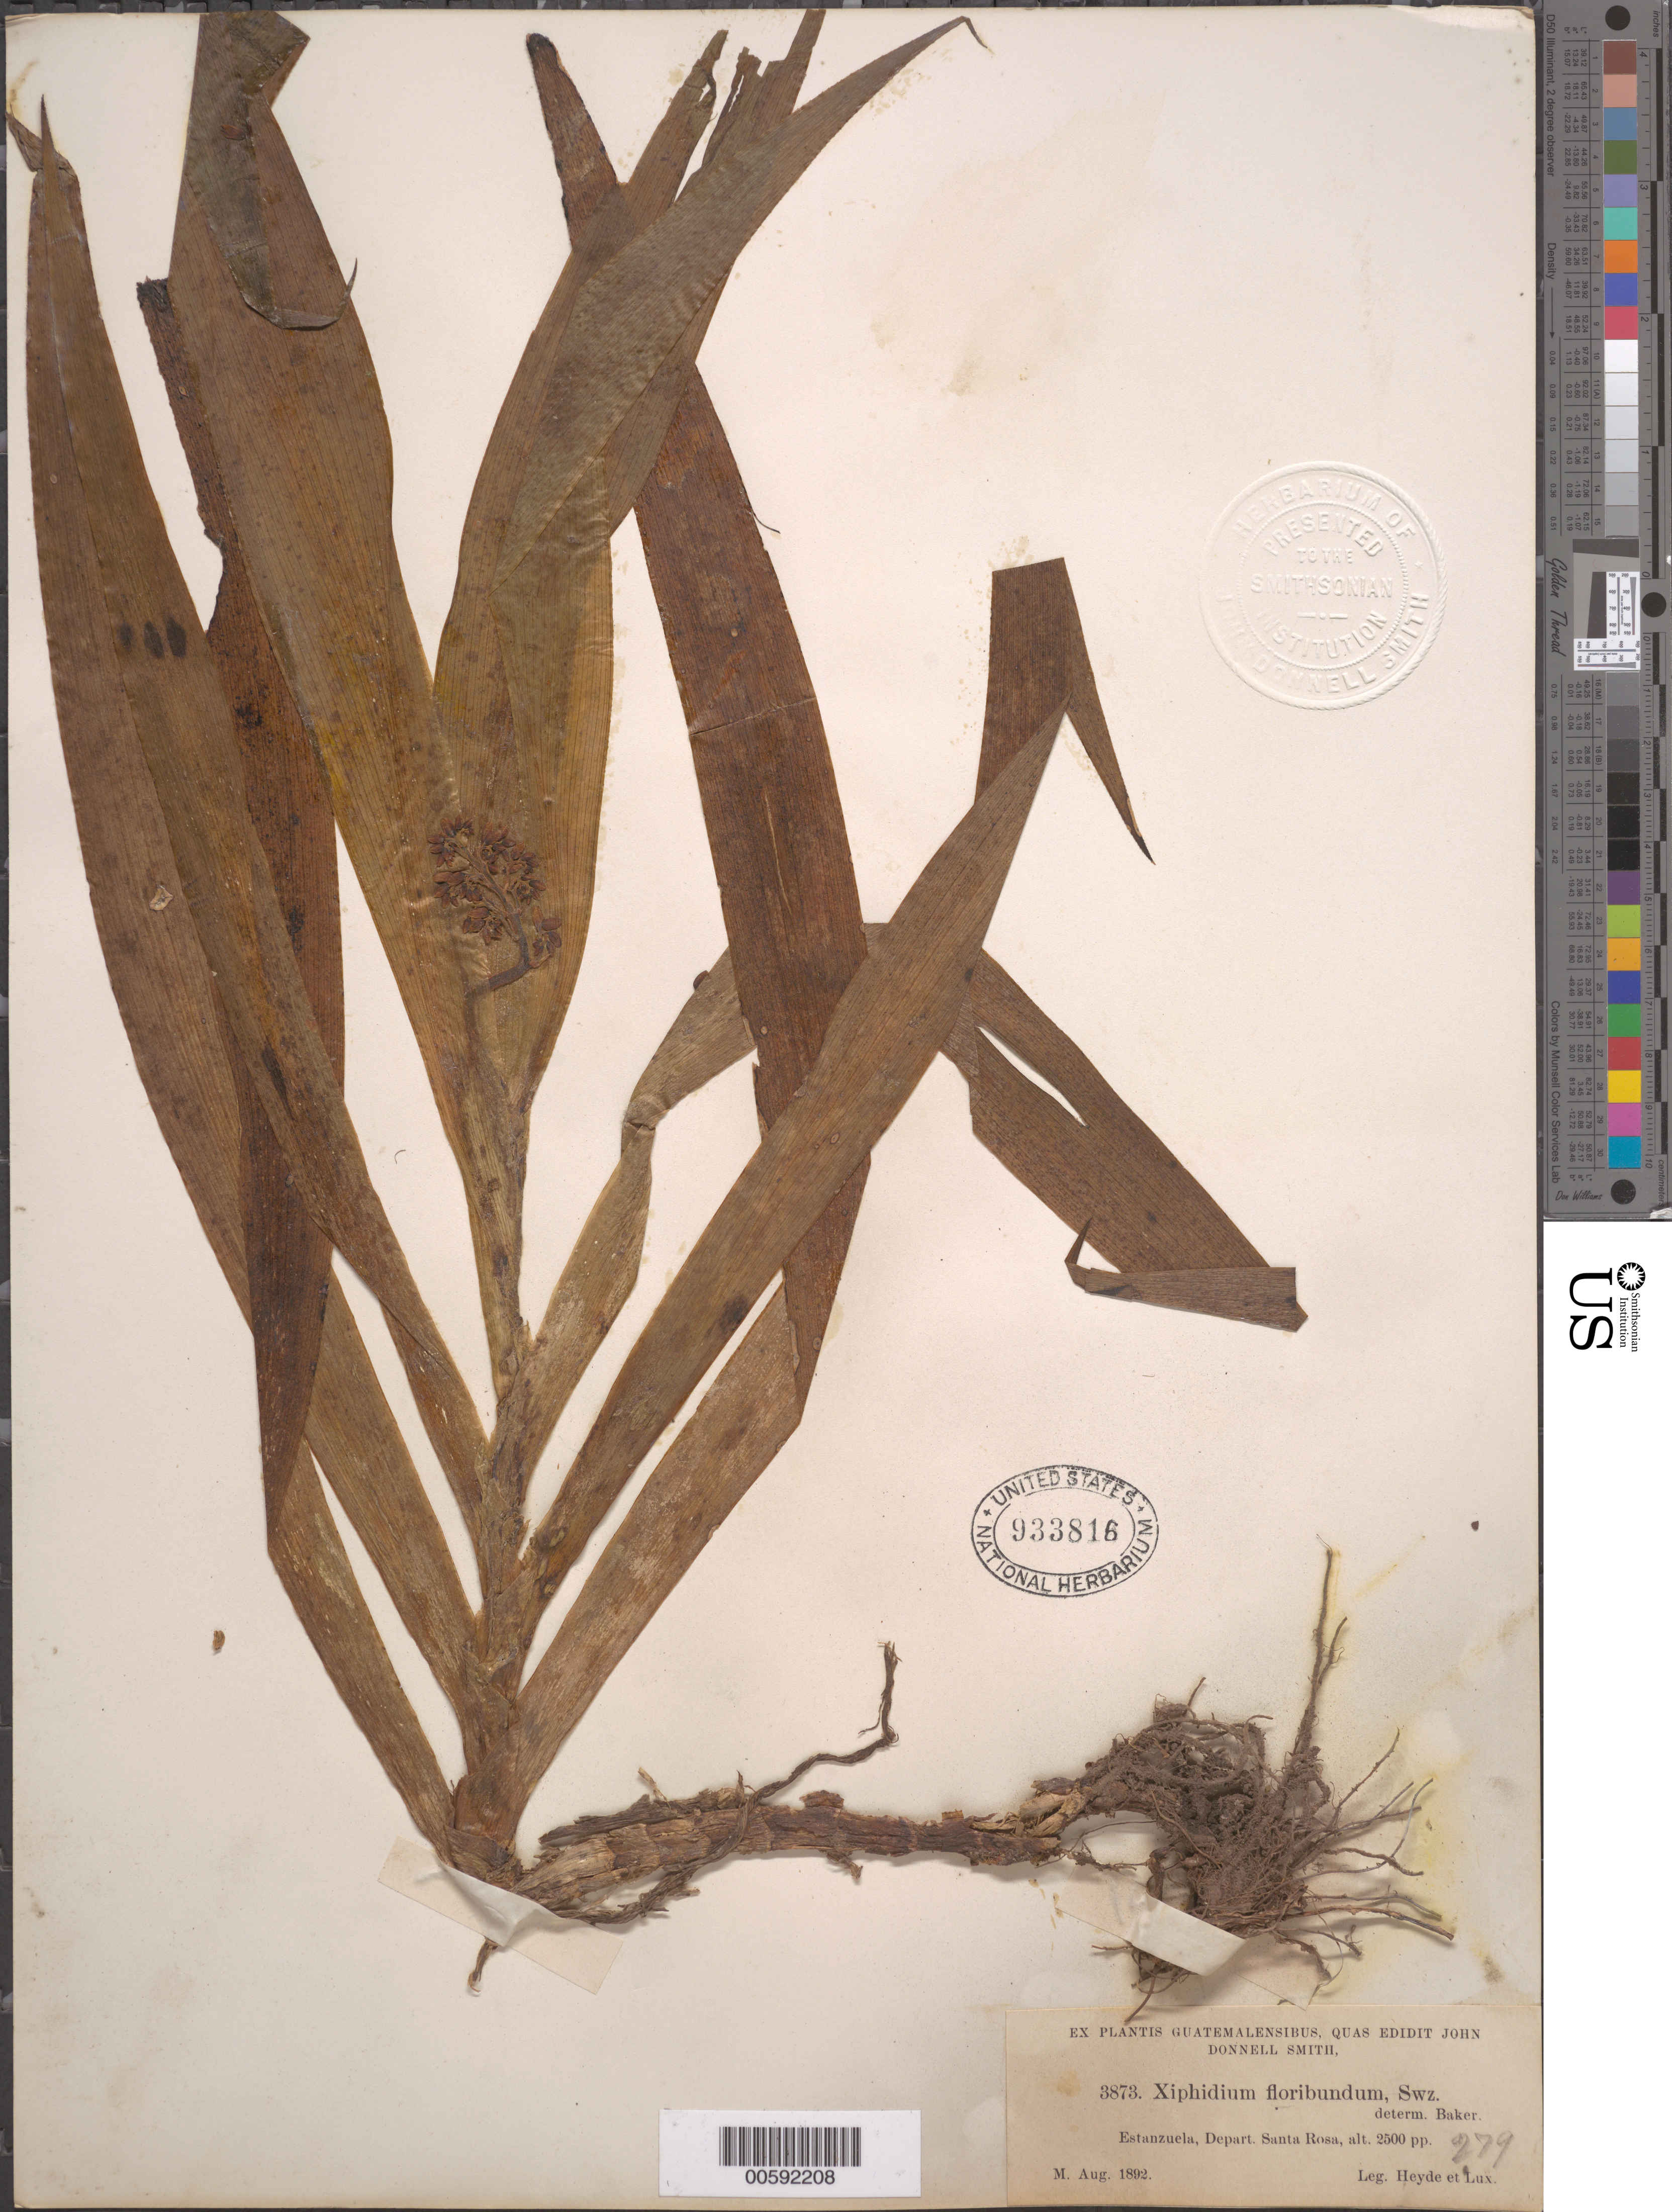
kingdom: Plantae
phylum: Tracheophyta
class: Liliopsida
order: Commelinales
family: Haemodoraceae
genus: Xiphidium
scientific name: Xiphidium caeruleum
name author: Aubl.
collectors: E. T. Heyde & E. Lux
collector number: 3873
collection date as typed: Aug 1892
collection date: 1892-08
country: Guatemala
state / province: Santa Rosa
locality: Estanzuela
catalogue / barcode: US 933816